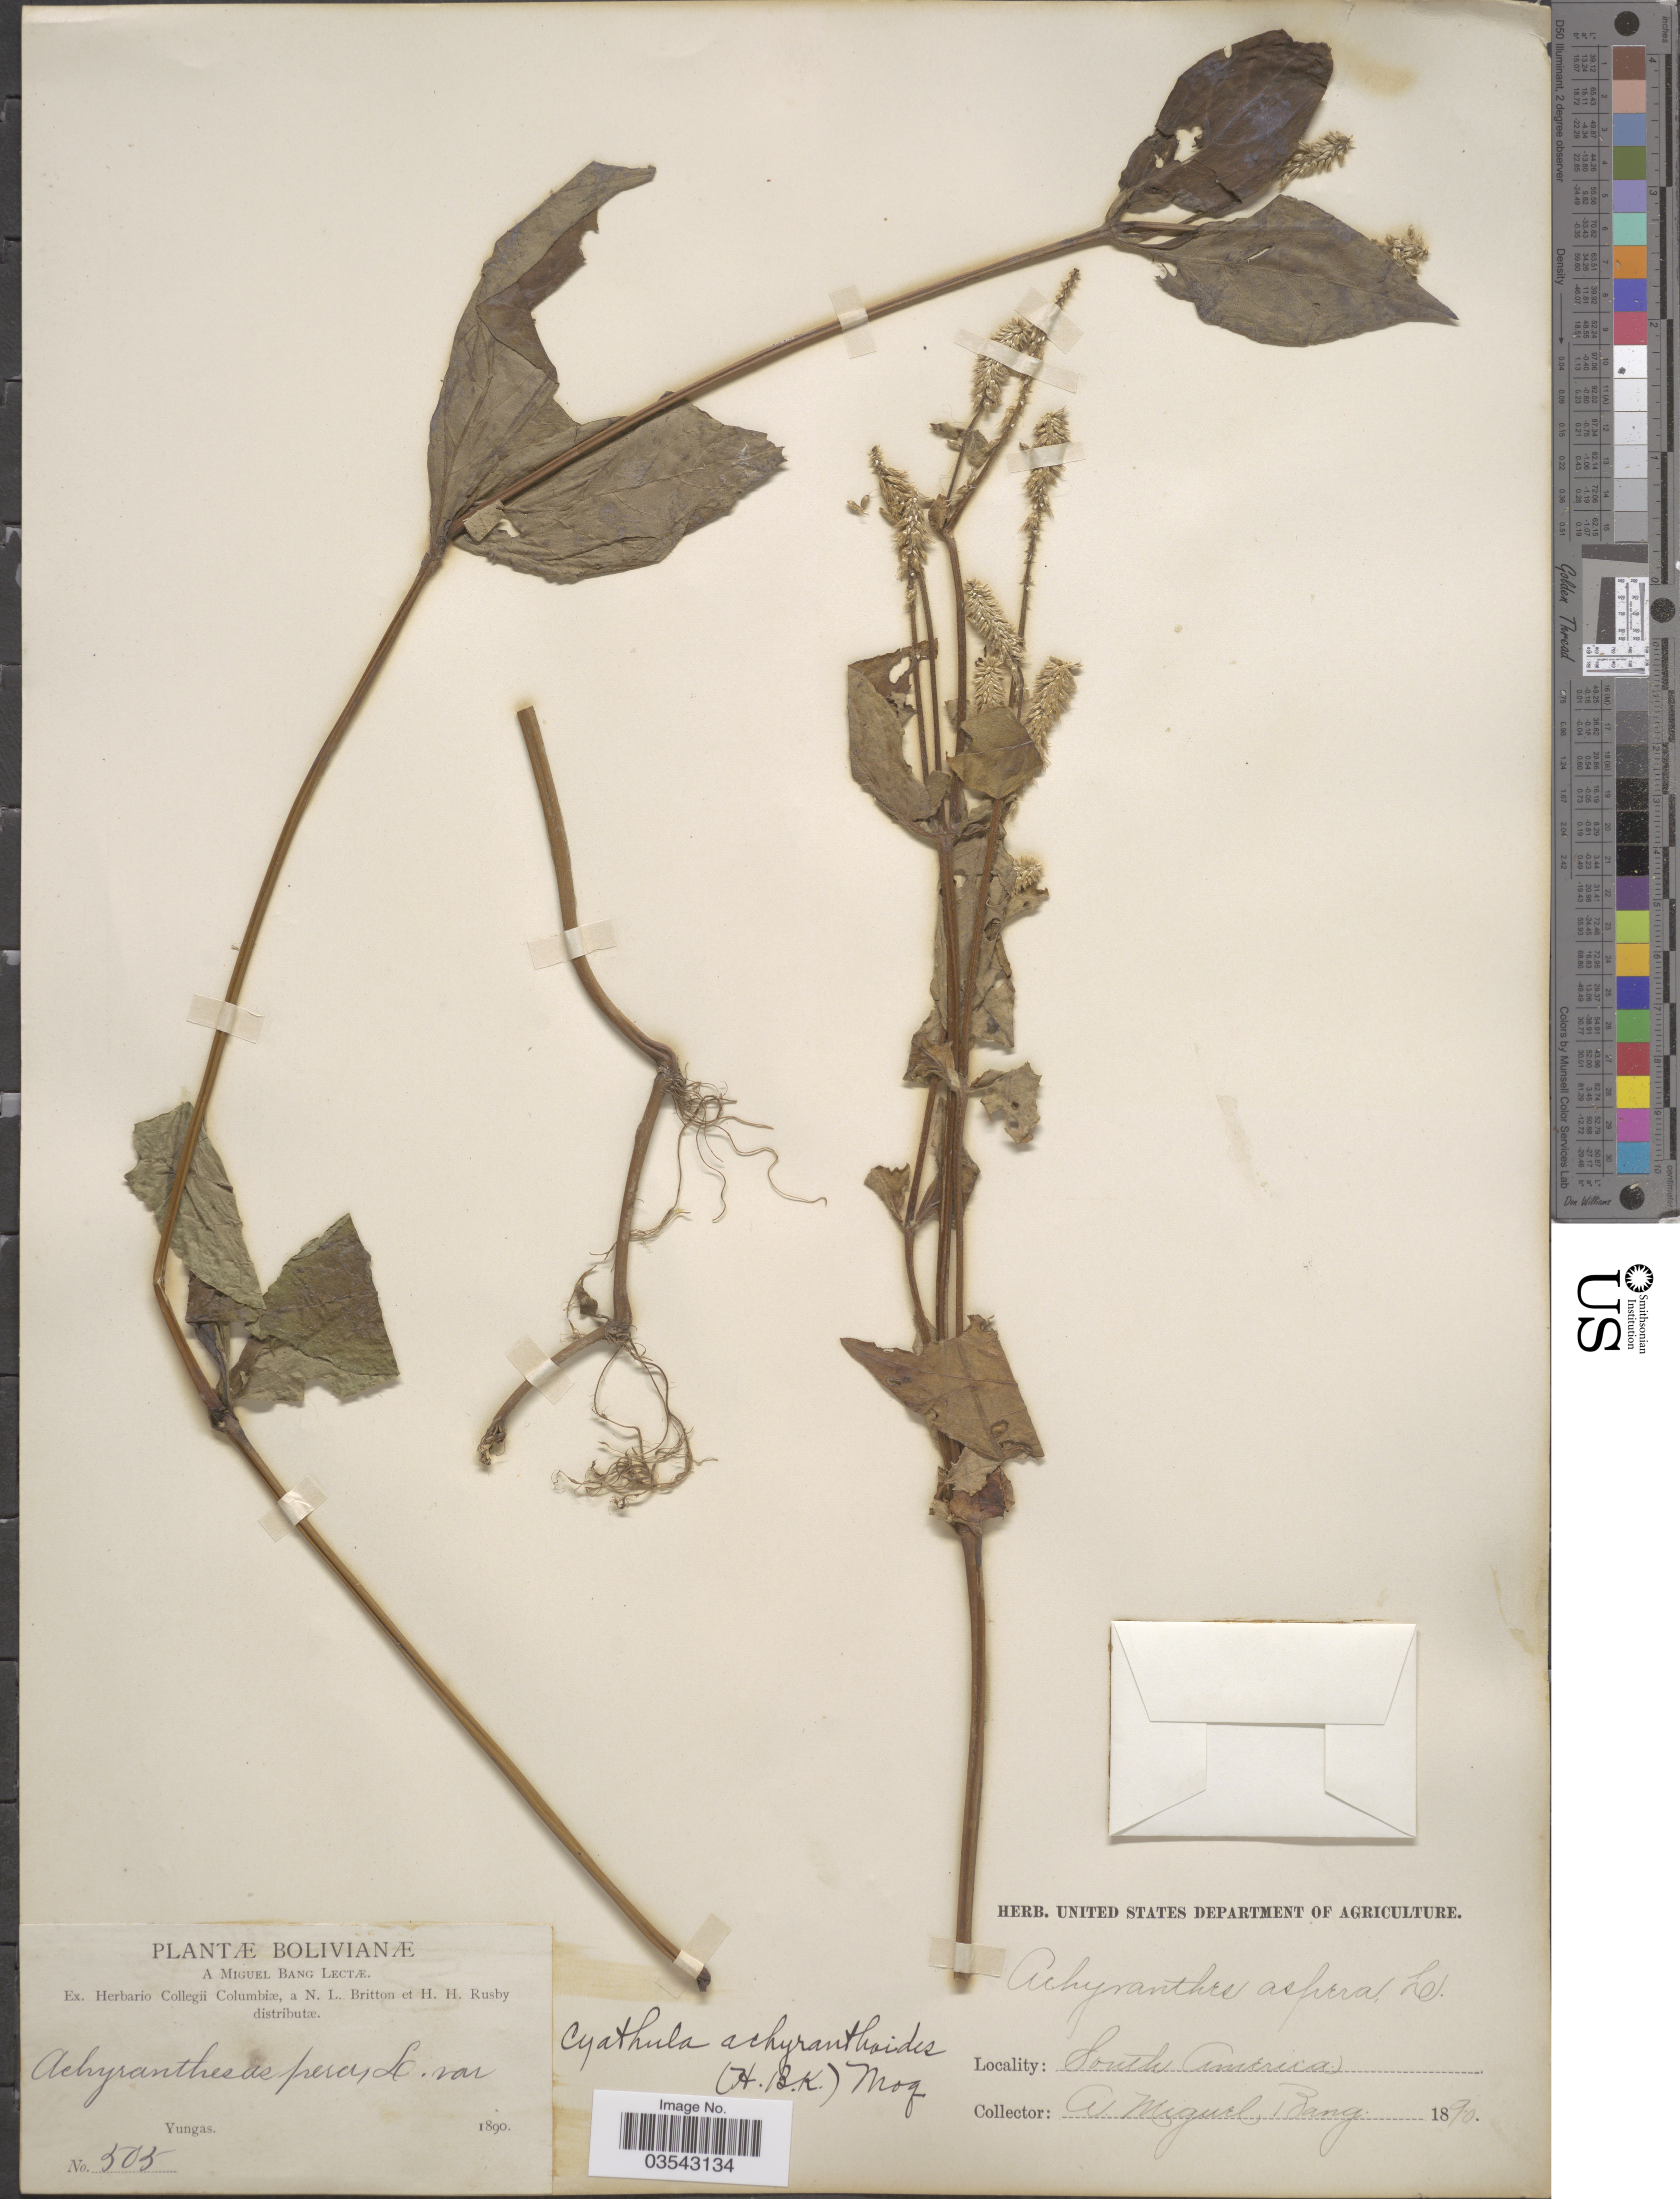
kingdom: Plantae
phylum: Tracheophyta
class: Magnoliopsida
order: Caryophyllales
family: Amaranthaceae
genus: Cyathula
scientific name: Cyathula achyranthoides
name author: (Kunth) Moq.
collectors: M. Bang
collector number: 505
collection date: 1890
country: Bolivia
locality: Yungas.